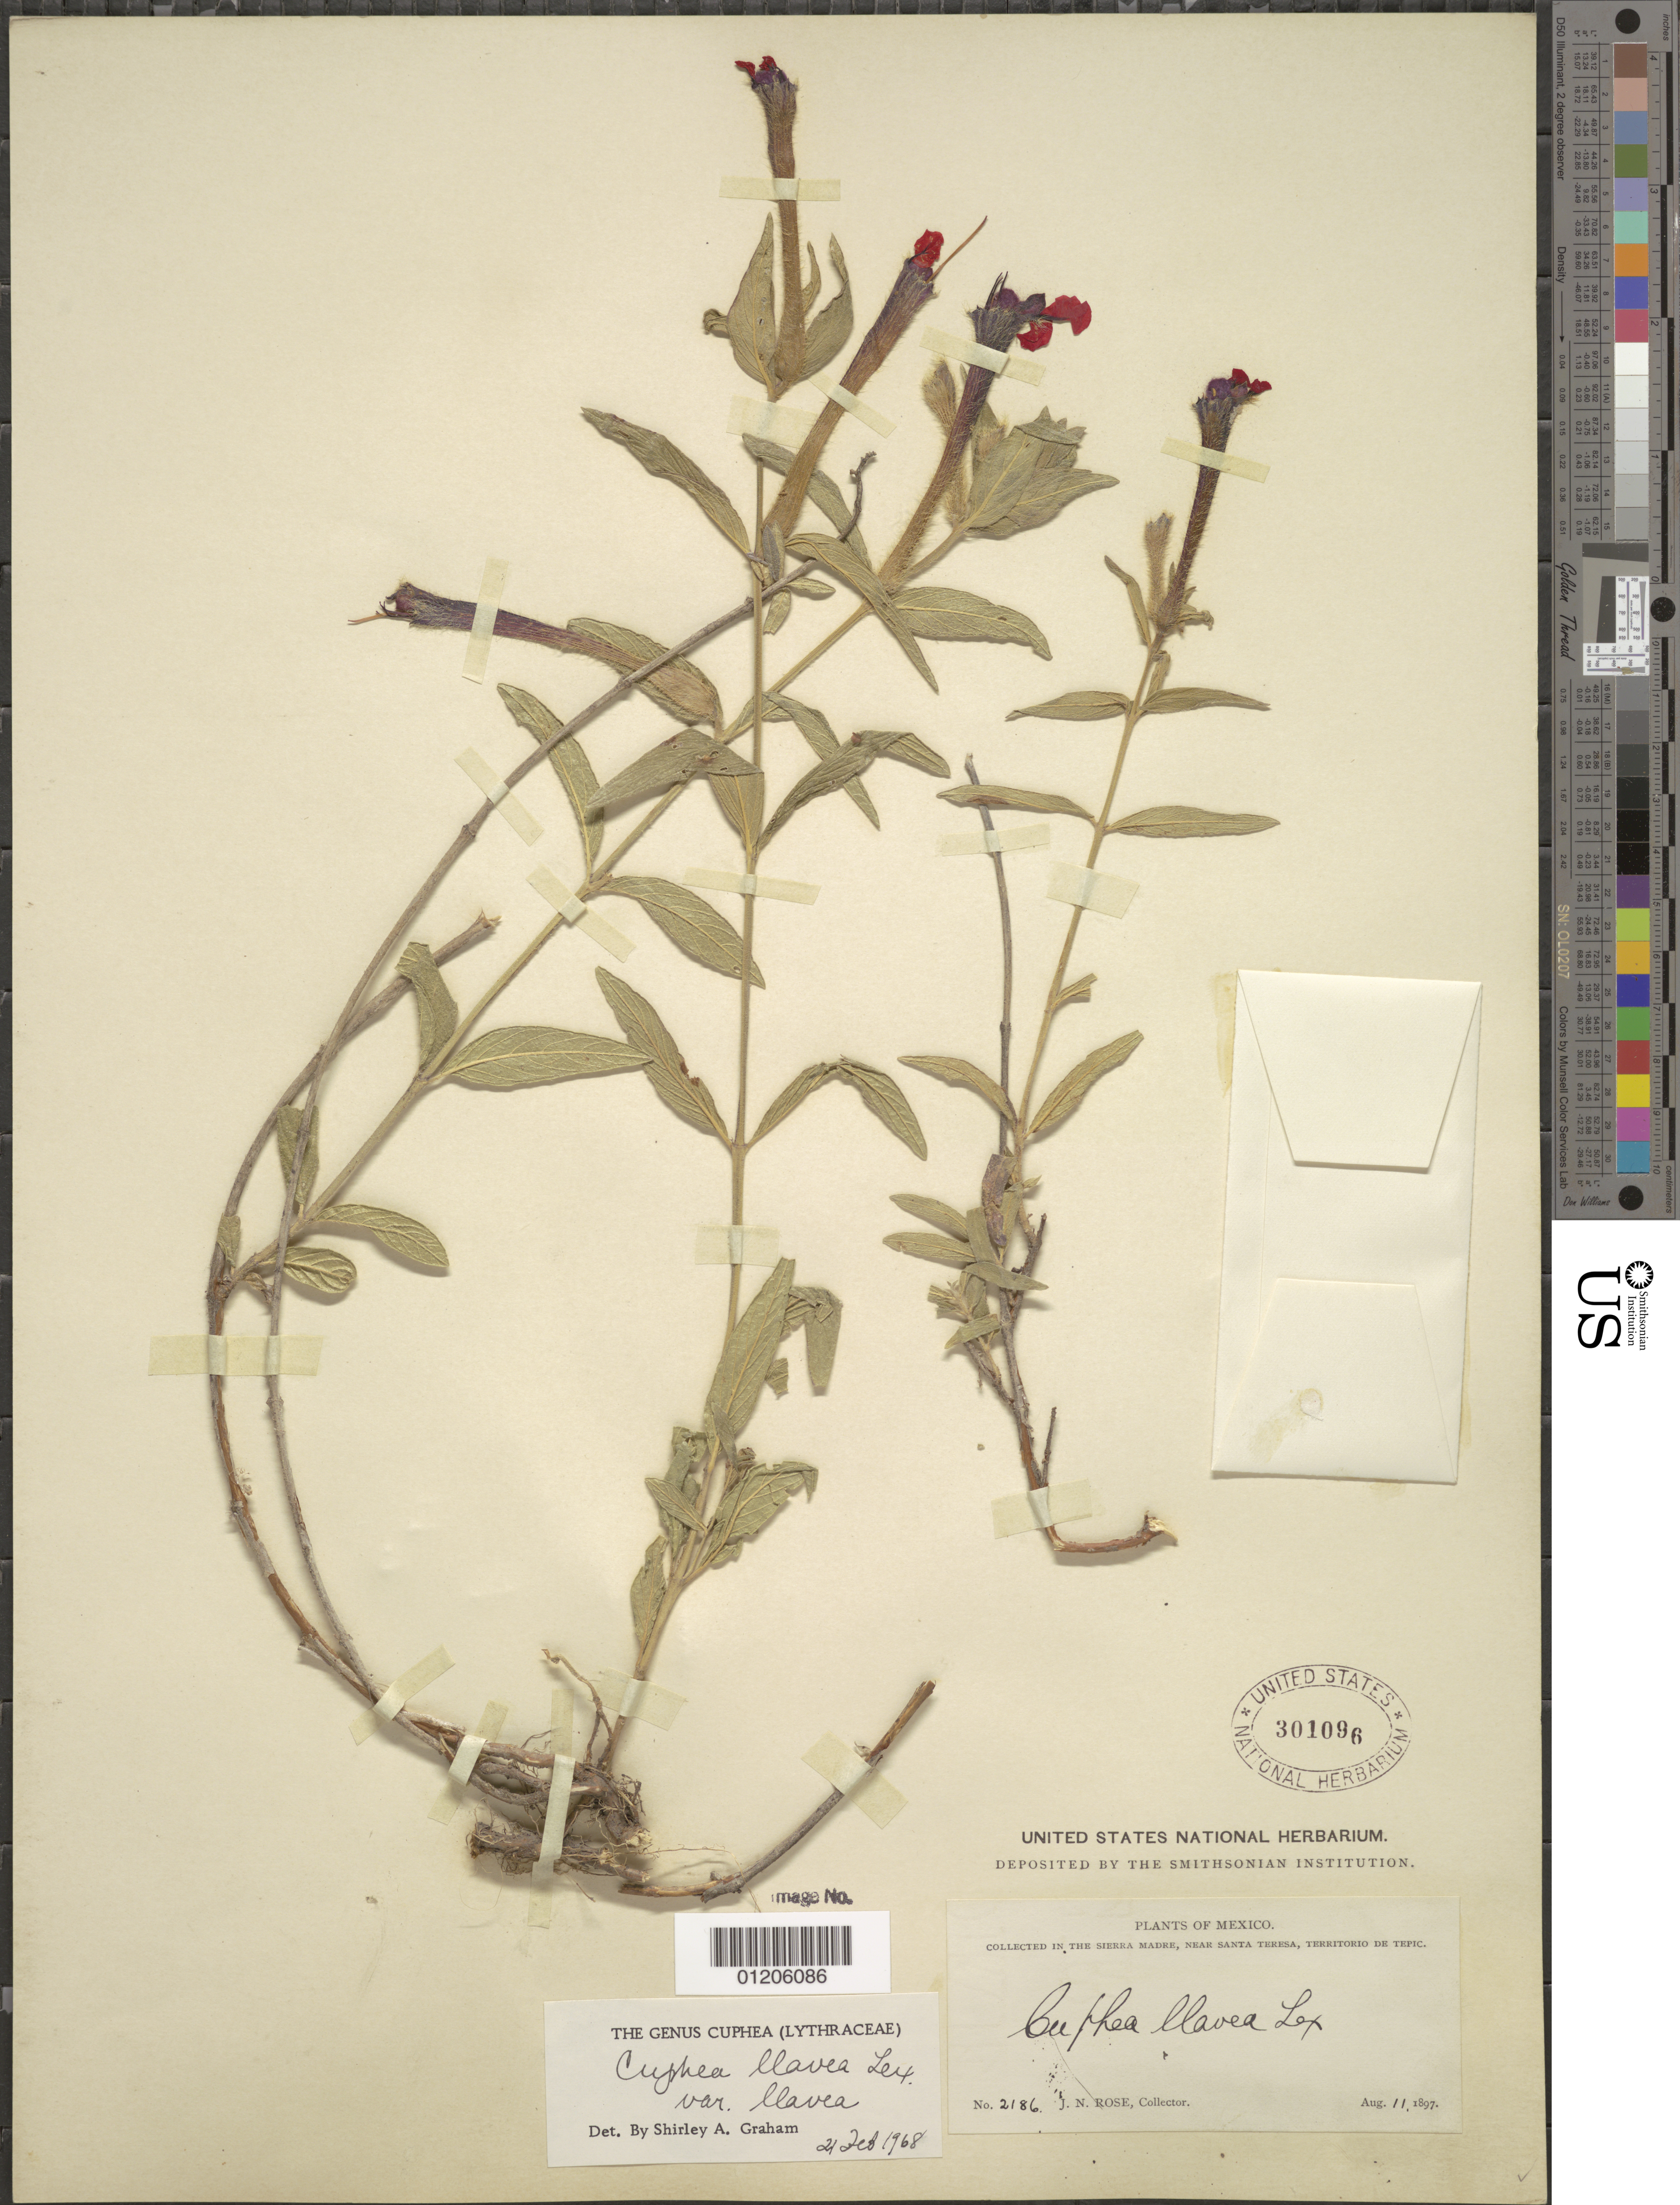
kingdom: Plantae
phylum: Tracheophyta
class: Magnoliopsida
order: Myrtales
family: Lythraceae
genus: Cuphea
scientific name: Cuphea llavea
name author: Lex.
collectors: J. N. Rose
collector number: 2186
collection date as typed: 11 Aug 1897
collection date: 1897-08-11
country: Mexico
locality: Territorio de Tepic, Sierra Madre, near Santa Teresa.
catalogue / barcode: US 301096